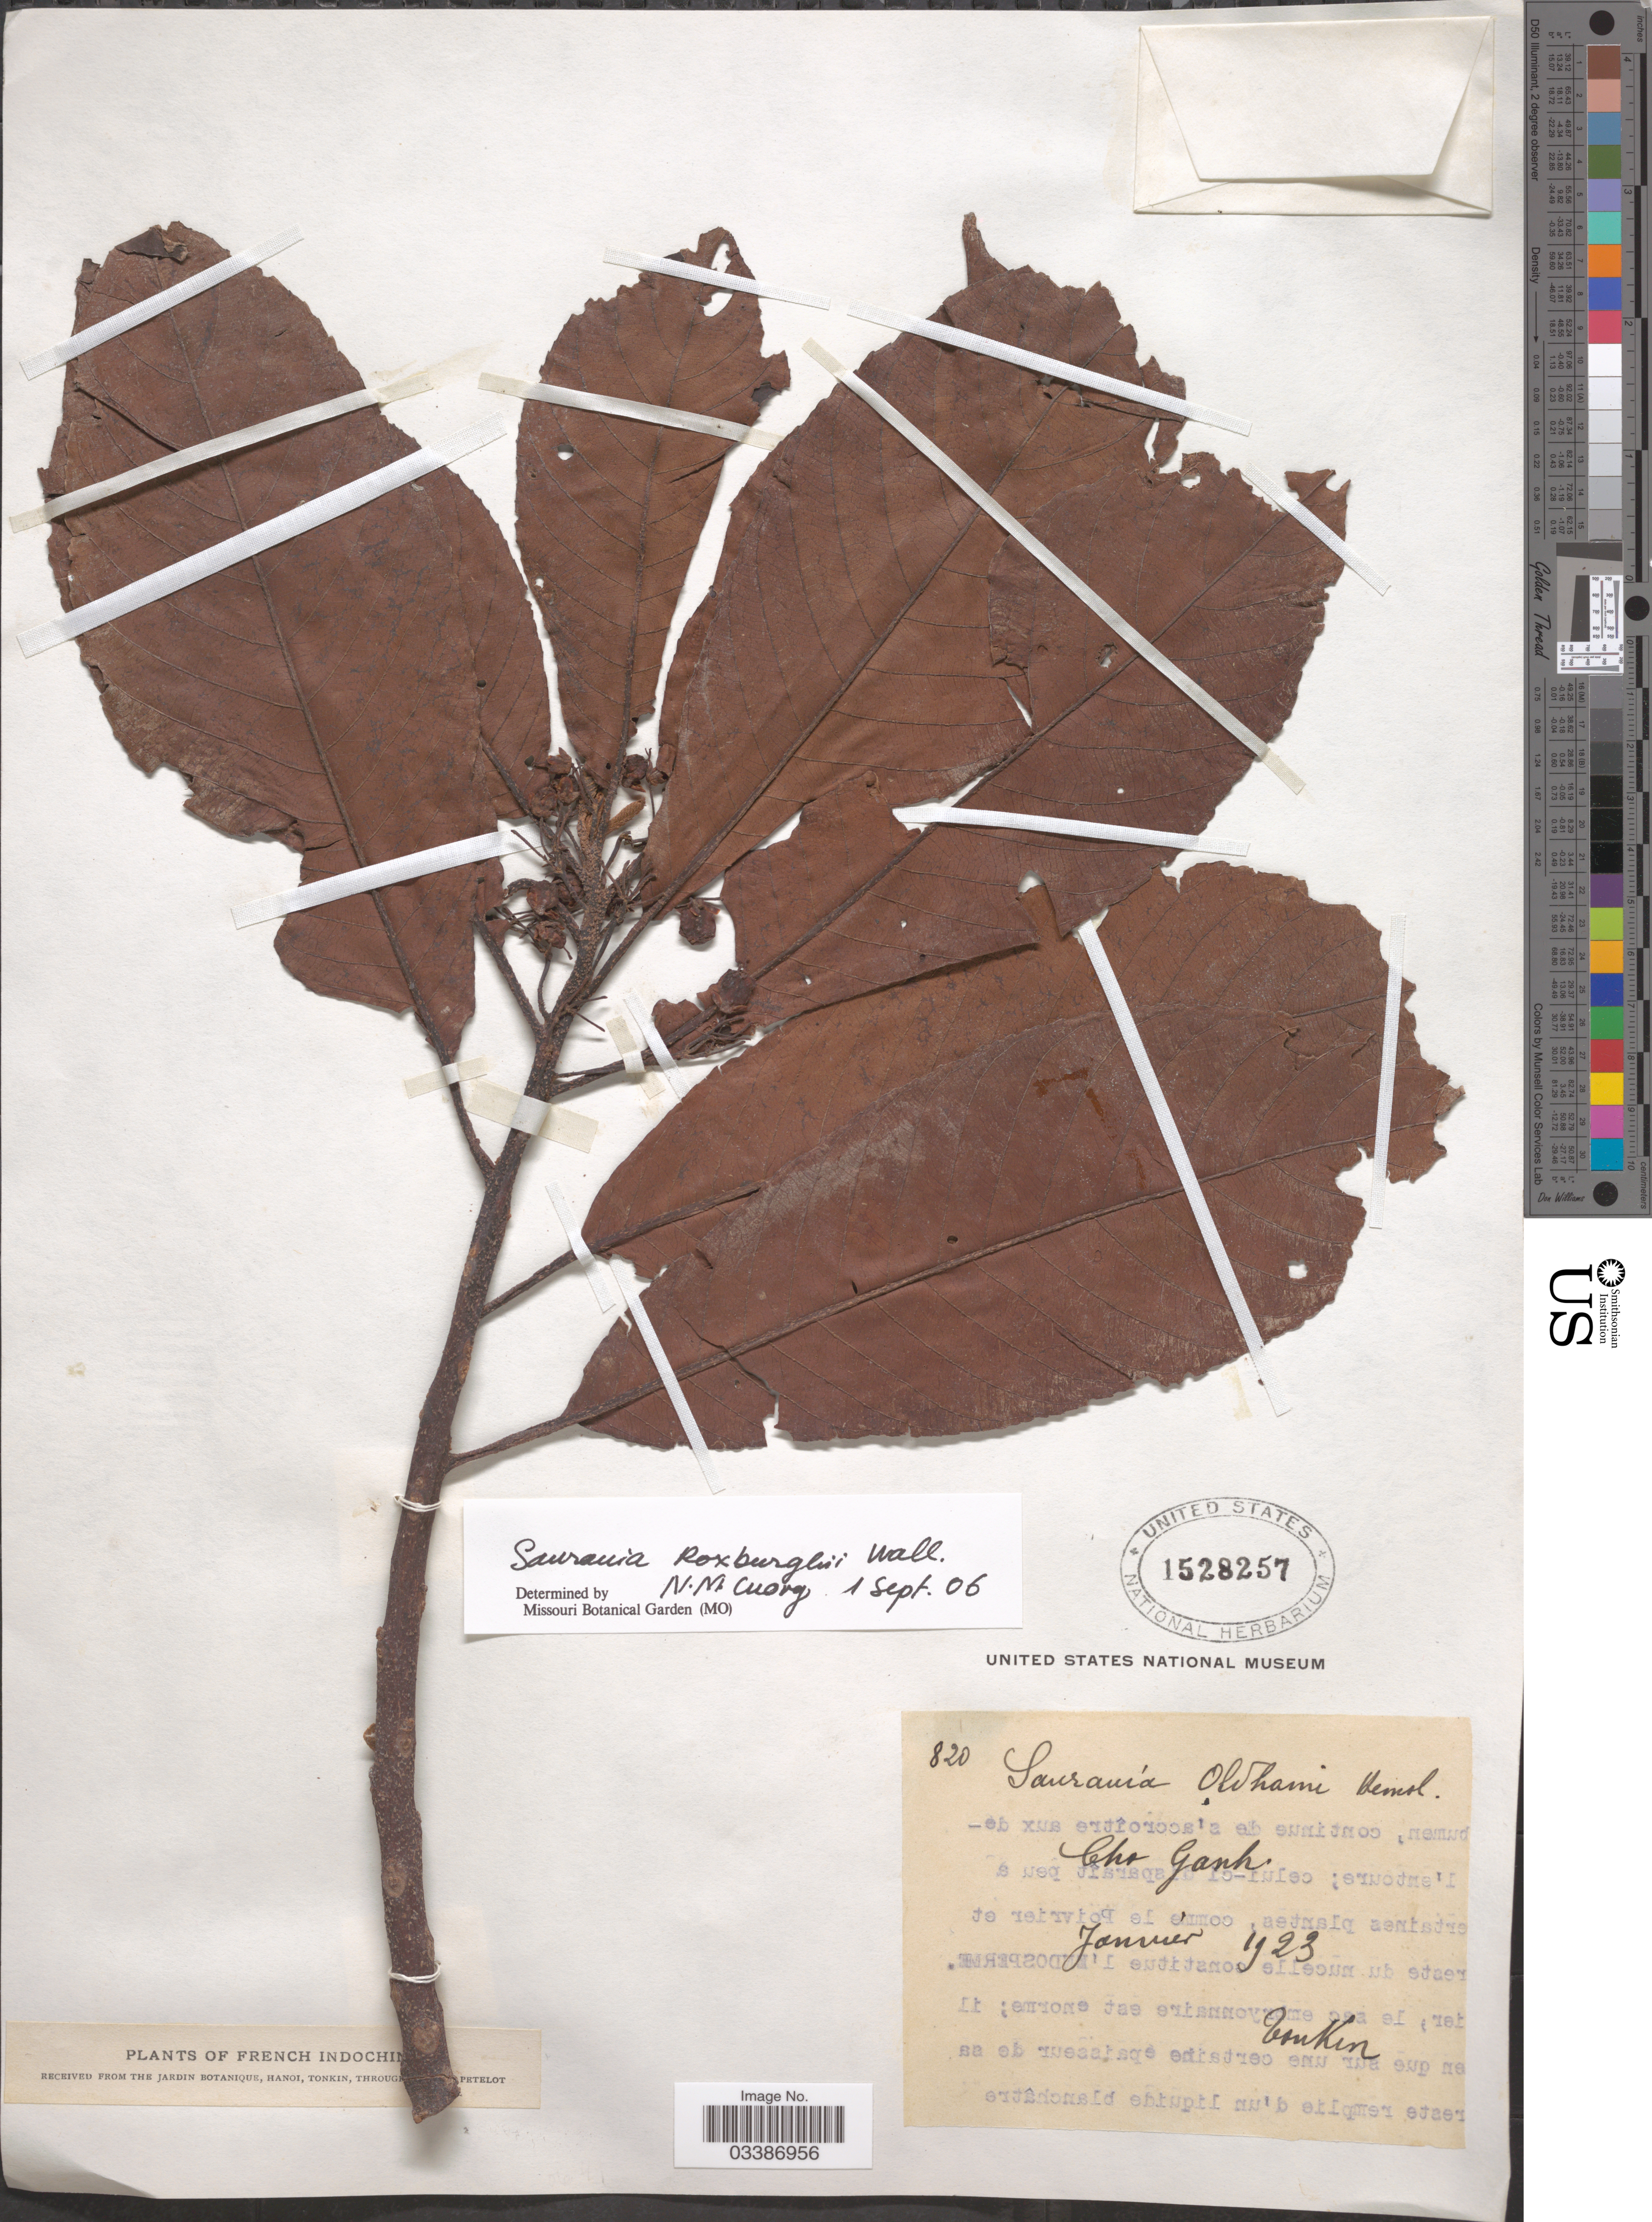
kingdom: Plantae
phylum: Tracheophyta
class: Magnoliopsida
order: Ericales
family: Actinidiaceae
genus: Saurauia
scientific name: Saurauia roxburghii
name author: Wall.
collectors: A. Petelot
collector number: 820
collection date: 1923-01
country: Vietnam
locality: French Indochina. Cho Ganh.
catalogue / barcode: US 1528257